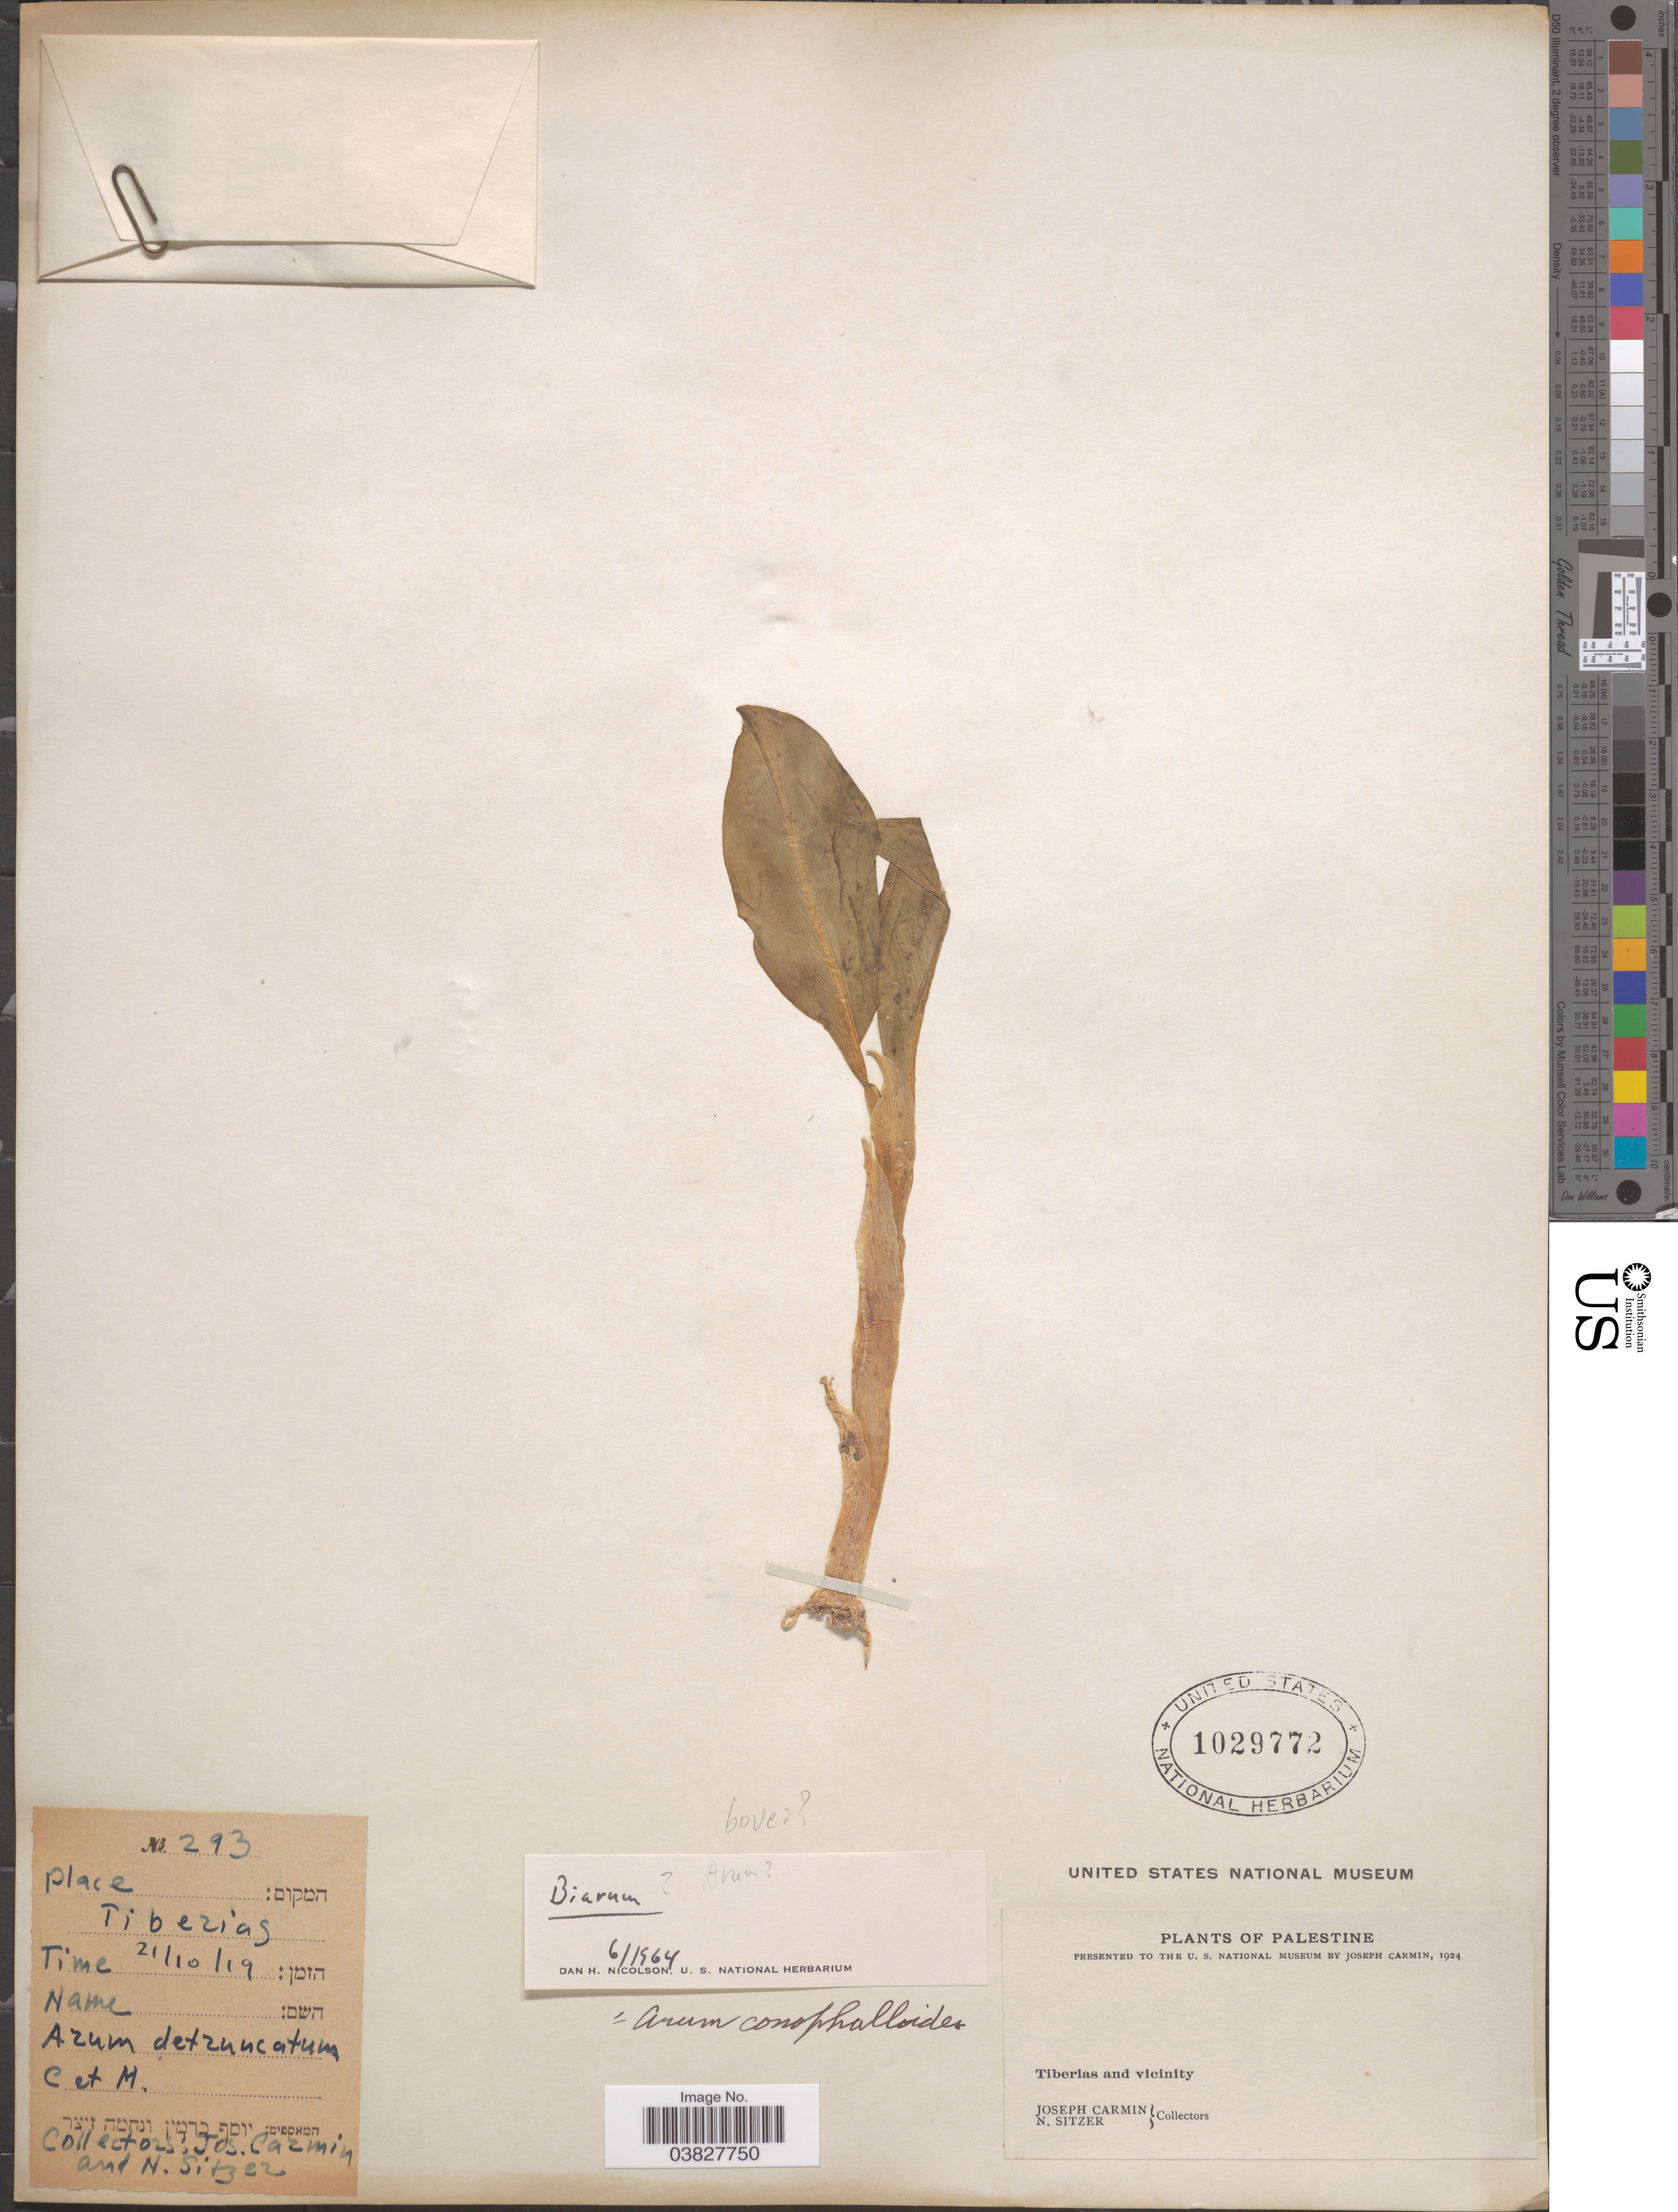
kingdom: Plantae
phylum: Tracheophyta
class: Liliopsida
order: Alismatales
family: Araceae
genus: Biarum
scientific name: Biarum bovei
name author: Blume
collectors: J. Carmin & N. Sitzer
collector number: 293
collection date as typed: Transcribed d/m/y: 21/10/19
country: Israel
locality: Palestine. Tiberias and vicinity.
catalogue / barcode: US 1029772